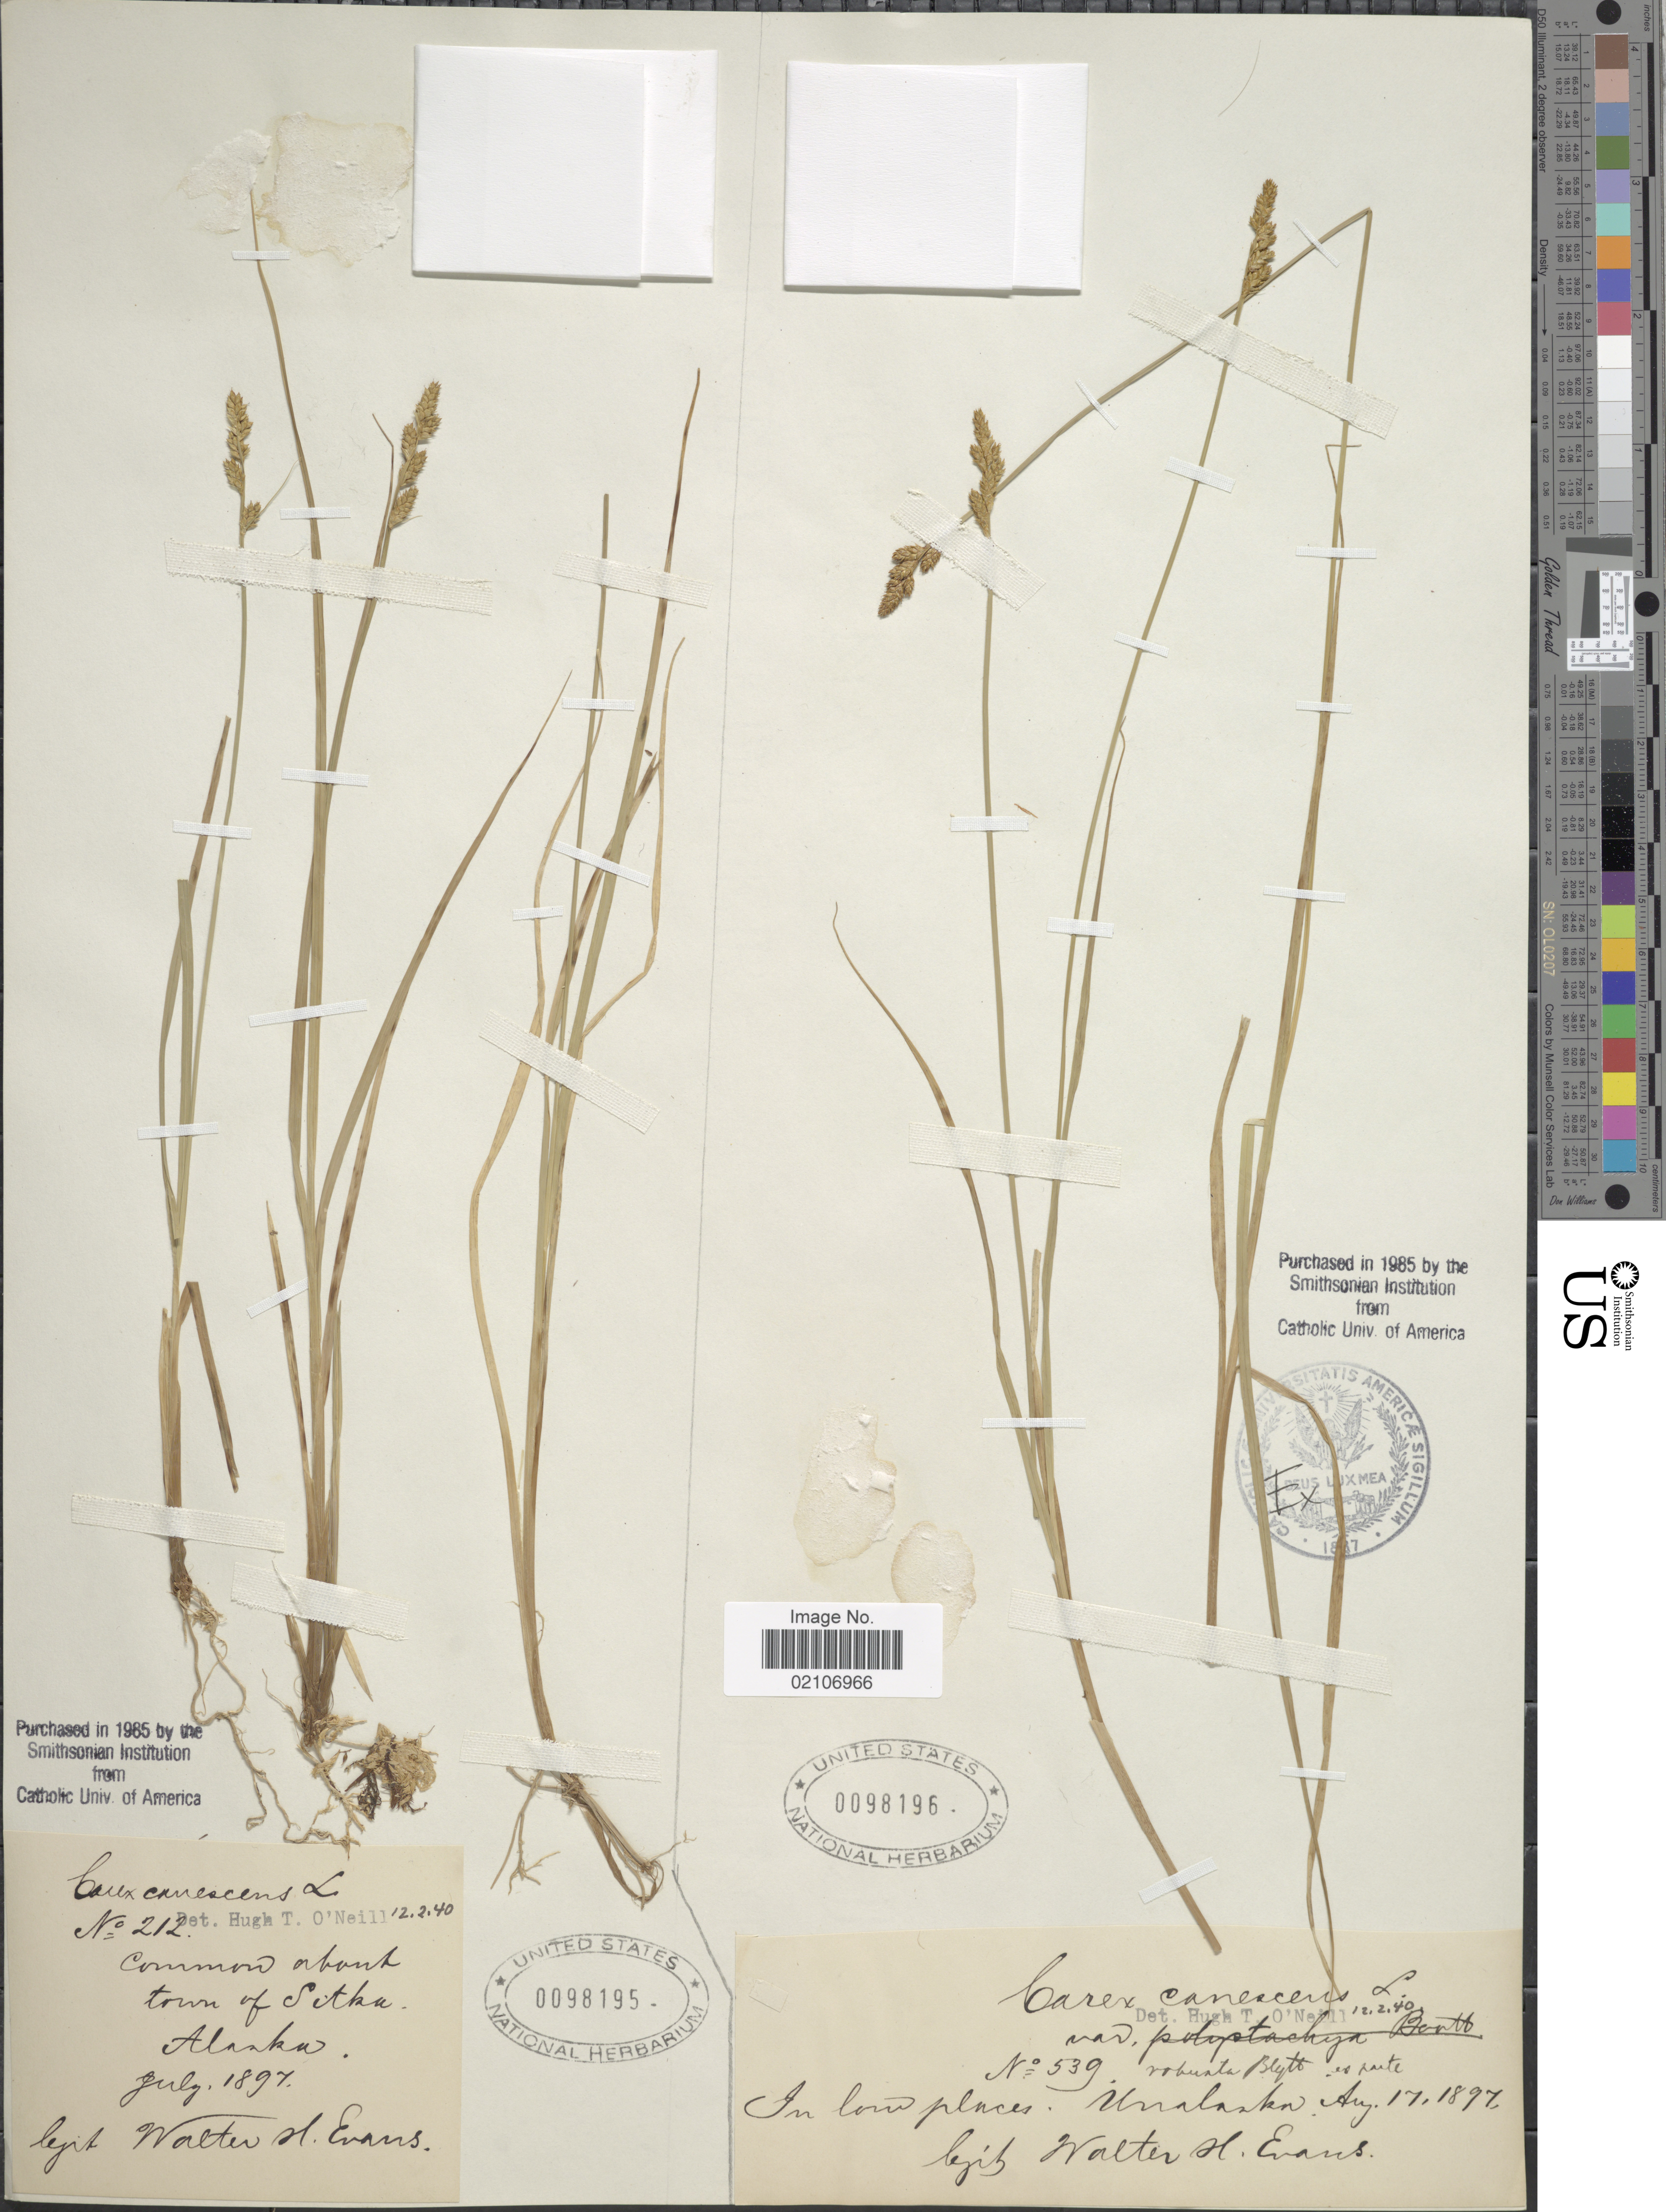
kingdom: Plantae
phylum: Tracheophyta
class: Liliopsida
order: Poales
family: Cyperaceae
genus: Carex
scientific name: Carex canescens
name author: L.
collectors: W. H. Evans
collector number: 539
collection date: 1897-08-17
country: United States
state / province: Alaska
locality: In low places, Unalaska.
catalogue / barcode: US 98196-2